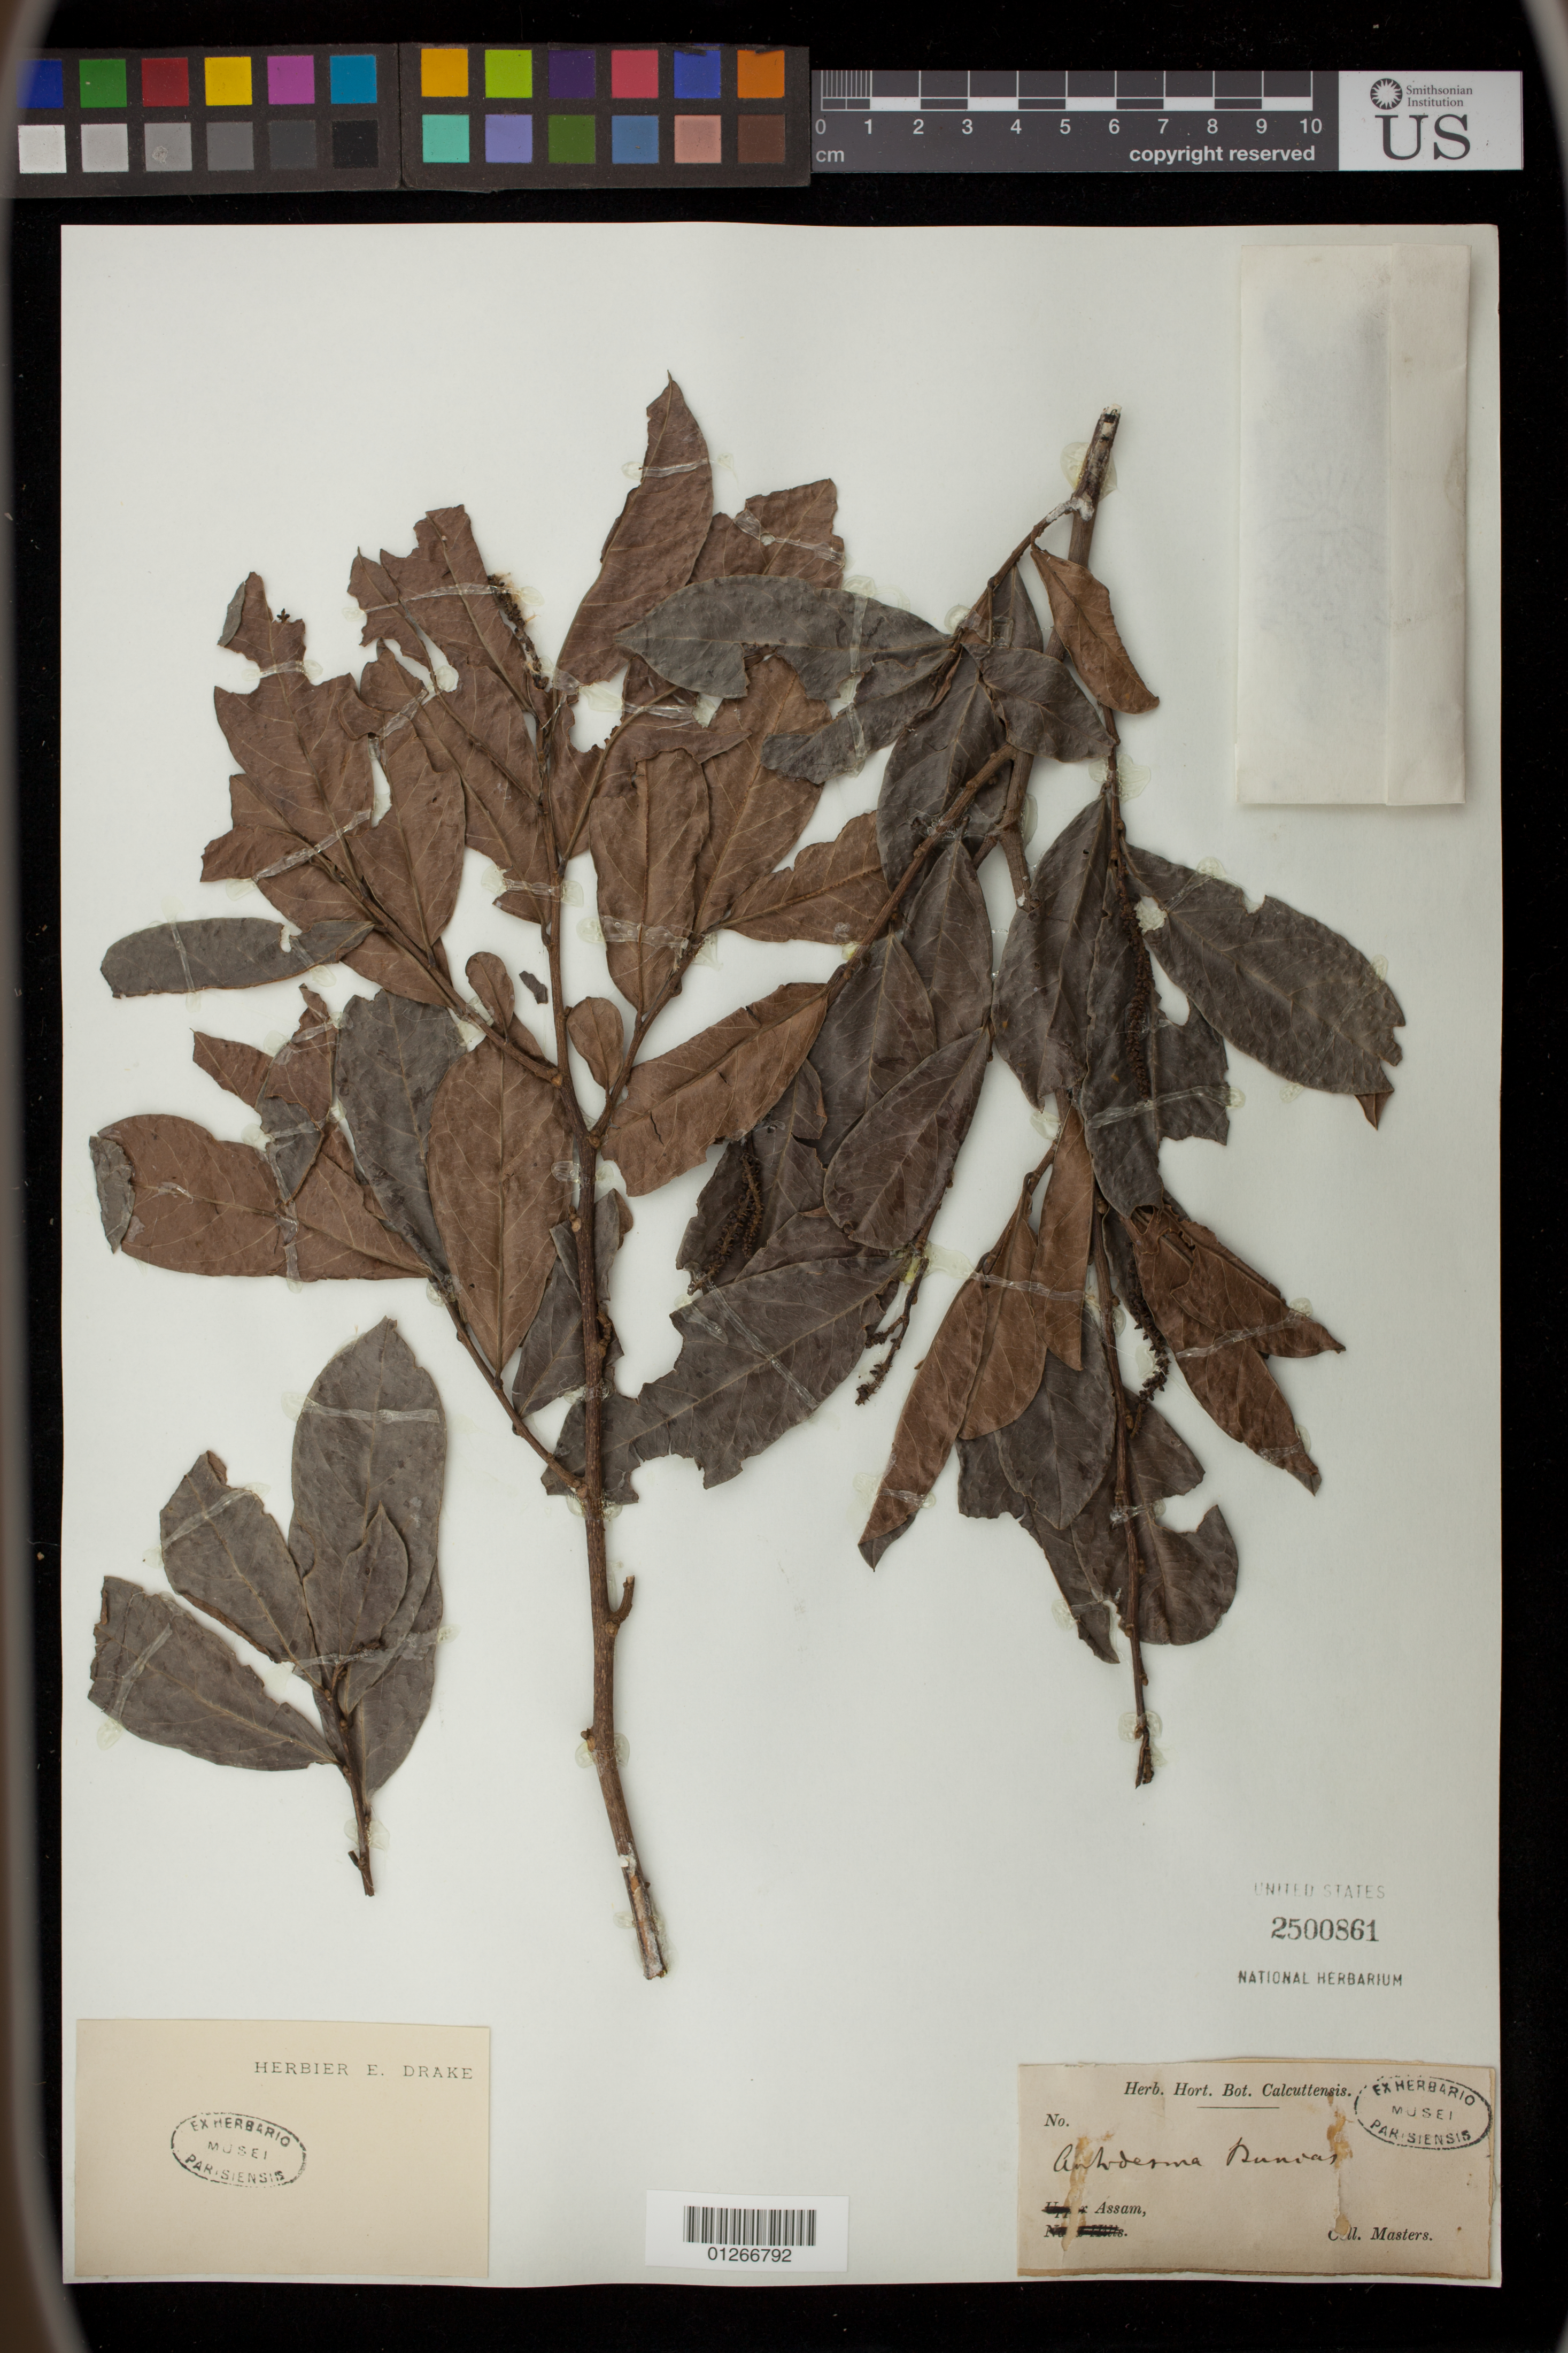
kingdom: Plantae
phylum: Tracheophyta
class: Magnoliopsida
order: Malpighiales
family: Phyllanthaceae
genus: Antidesma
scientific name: Antidesma bunius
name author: (L.) Spreng.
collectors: Masters, --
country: India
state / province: Assam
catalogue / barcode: US 2500861